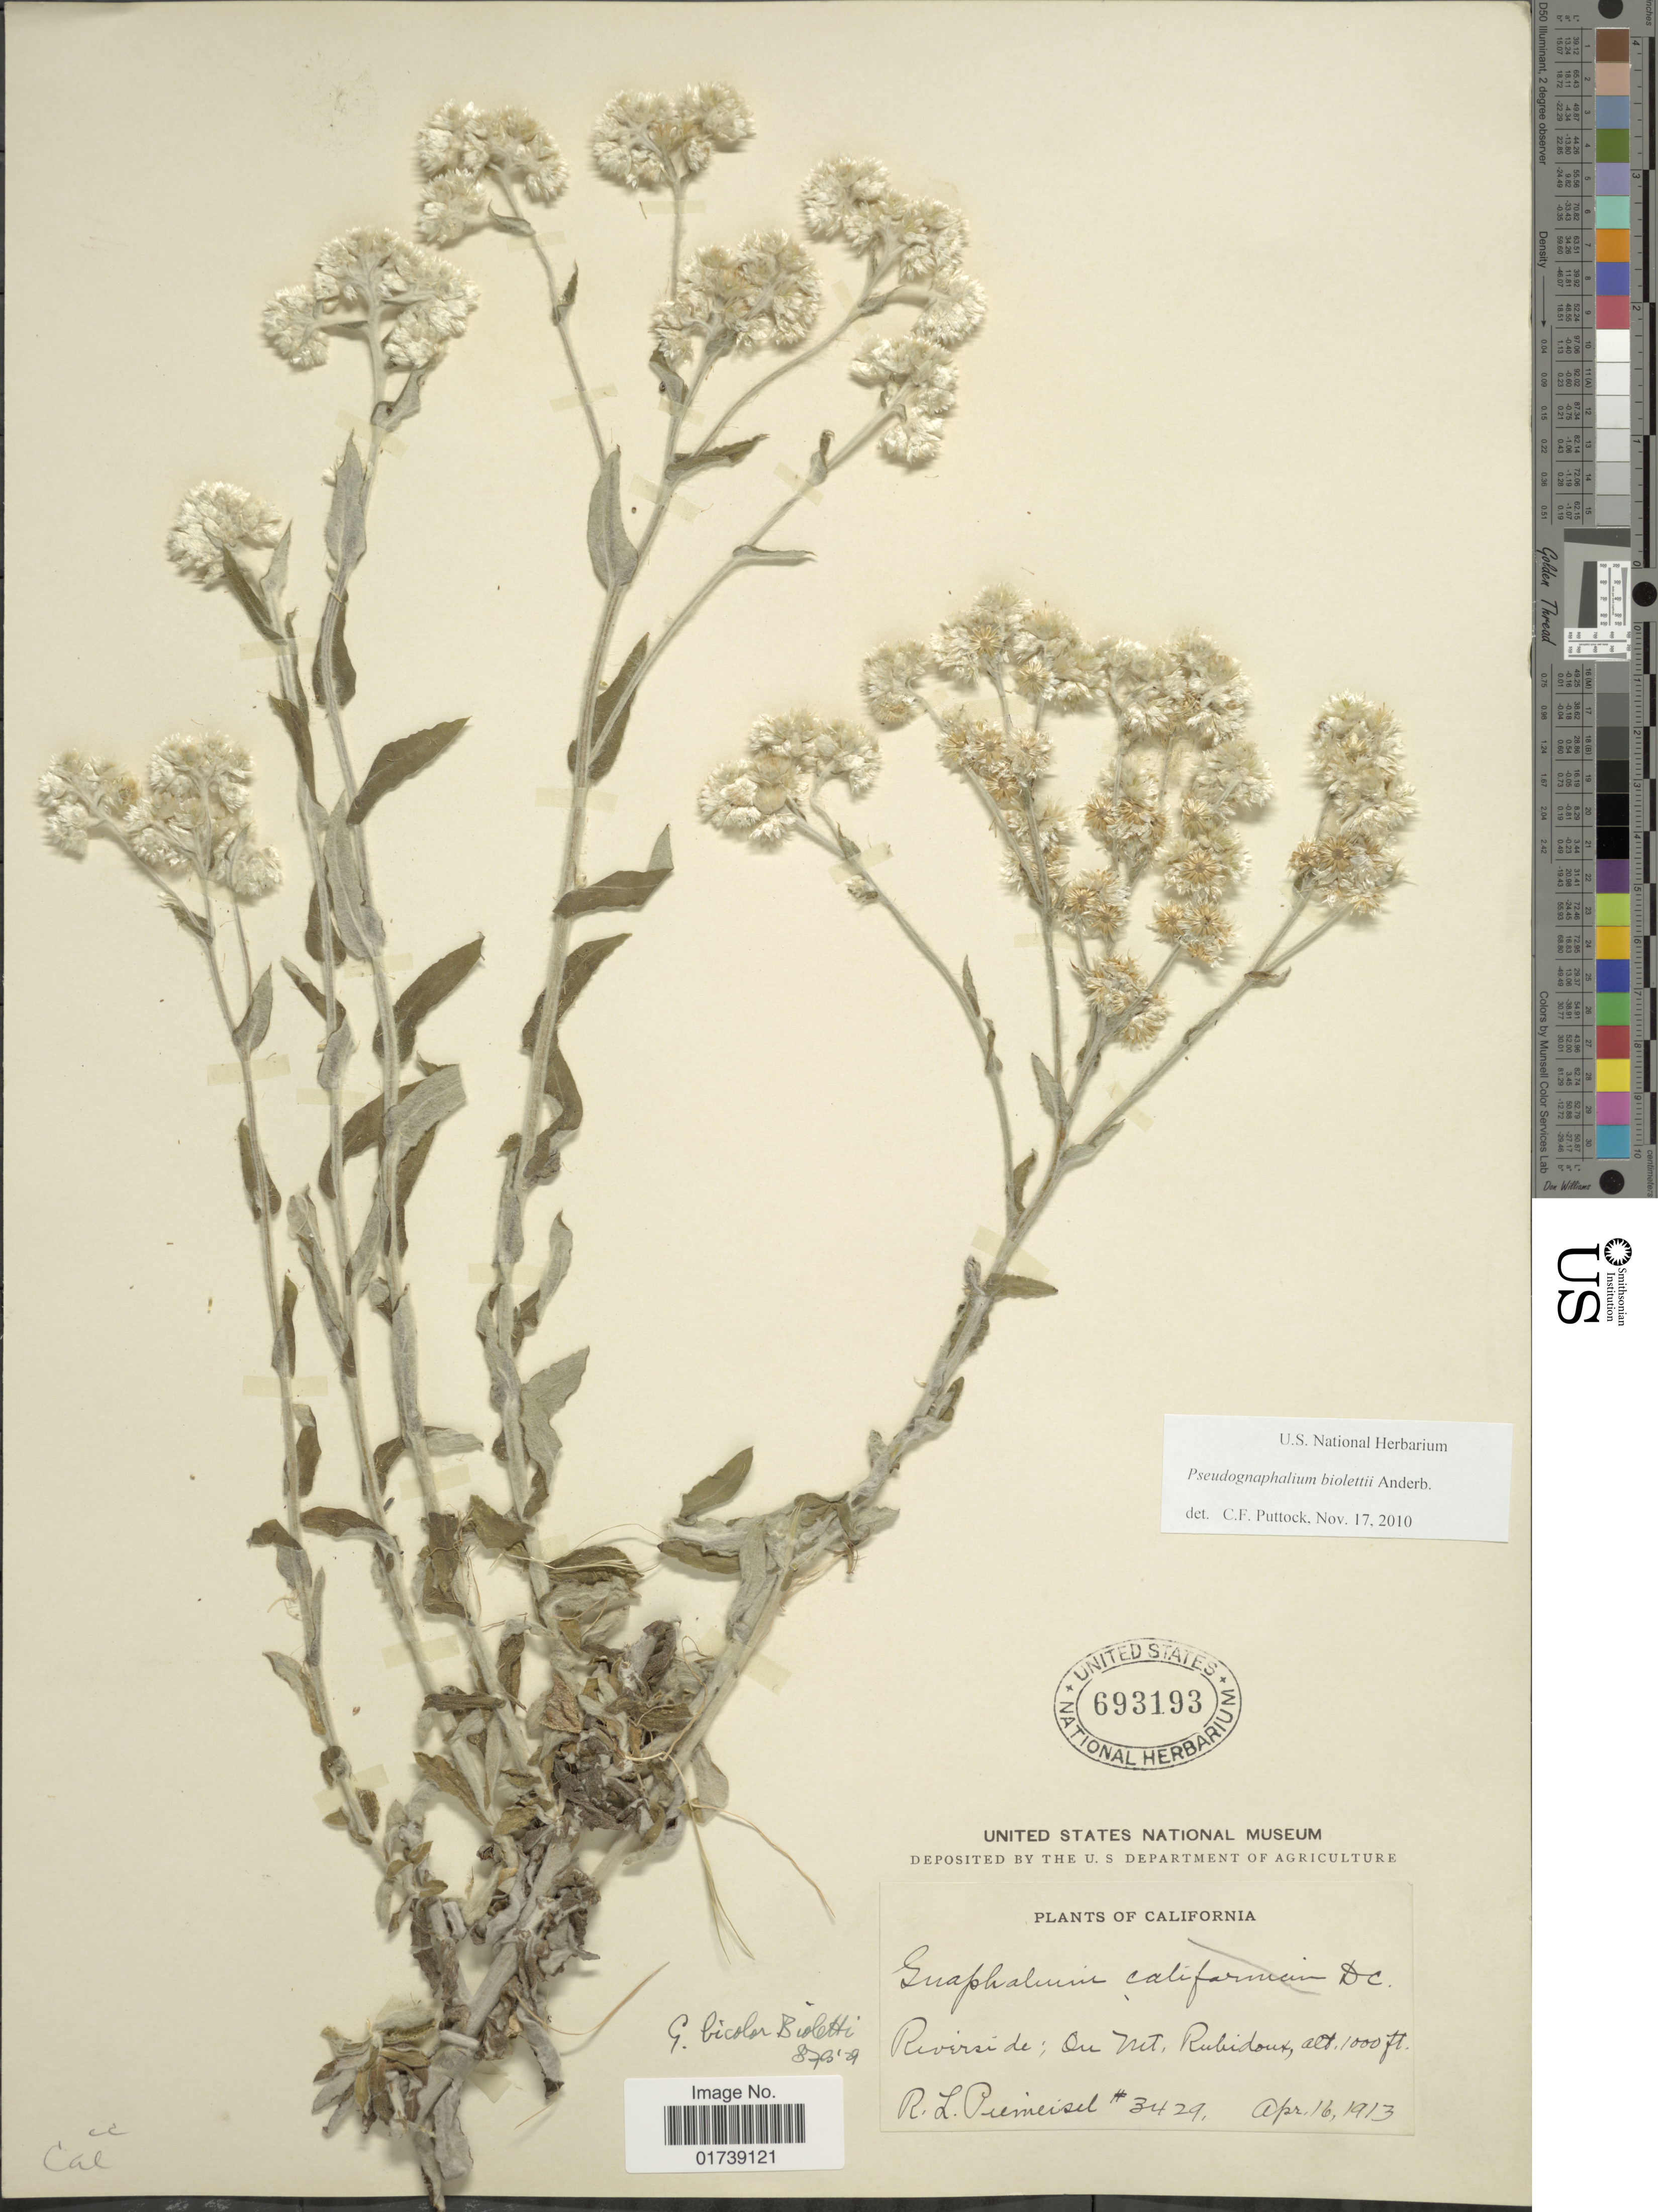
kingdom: Plantae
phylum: Tracheophyta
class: Magnoliopsida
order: Asterales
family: Asteraceae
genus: Pseudognaphalium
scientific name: Pseudognaphalium biolettii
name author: Anderb.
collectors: R. L. Piemeisel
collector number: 3429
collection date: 1913-04-16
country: United States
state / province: California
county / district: Riverside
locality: Riverside: Ou mt. Rubidoux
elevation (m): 305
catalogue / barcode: US 693193